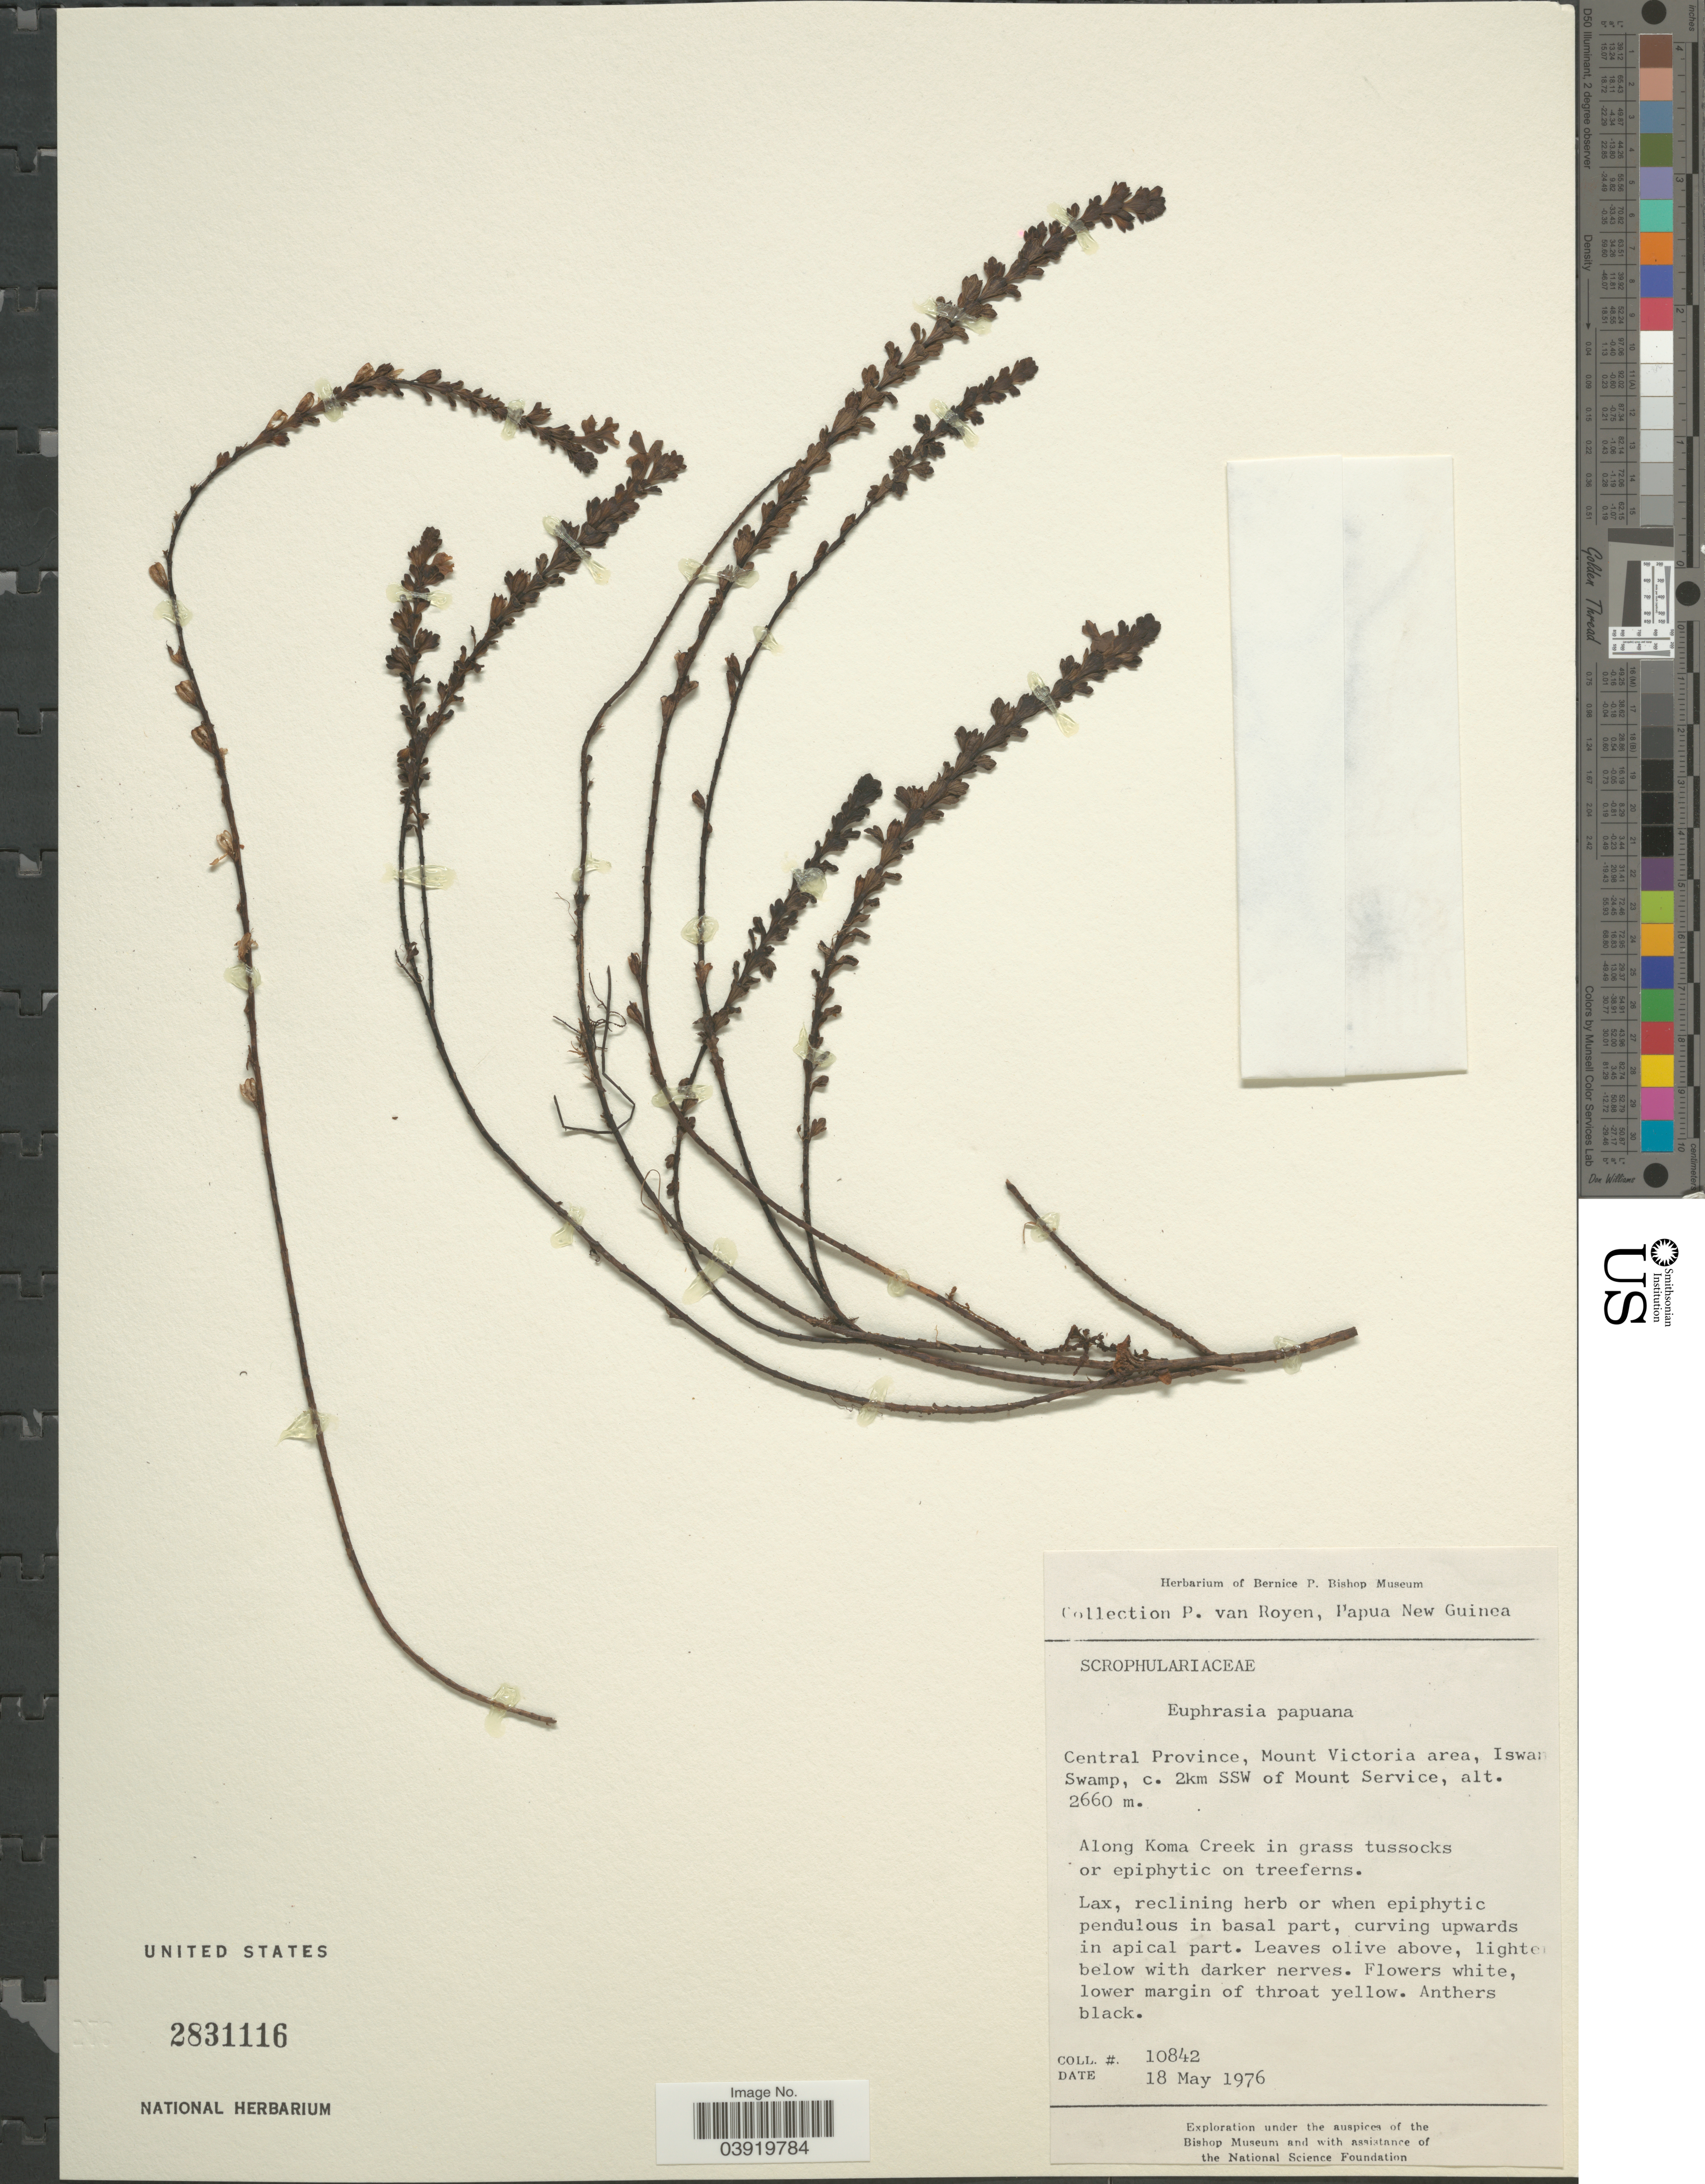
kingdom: Plantae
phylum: Tracheophyta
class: Magnoliopsida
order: Lamiales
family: Orobanchaceae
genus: Euphrasia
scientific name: Euphrasia papuana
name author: Schltr.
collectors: P. van Royen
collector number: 10842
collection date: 1976-05-18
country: Papua New Guinea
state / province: Central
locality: Mount Victoria area, Iswan Swamp, c. 2km SSW of Mount Service. Along Koma Creek.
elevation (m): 2660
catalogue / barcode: US 2831116